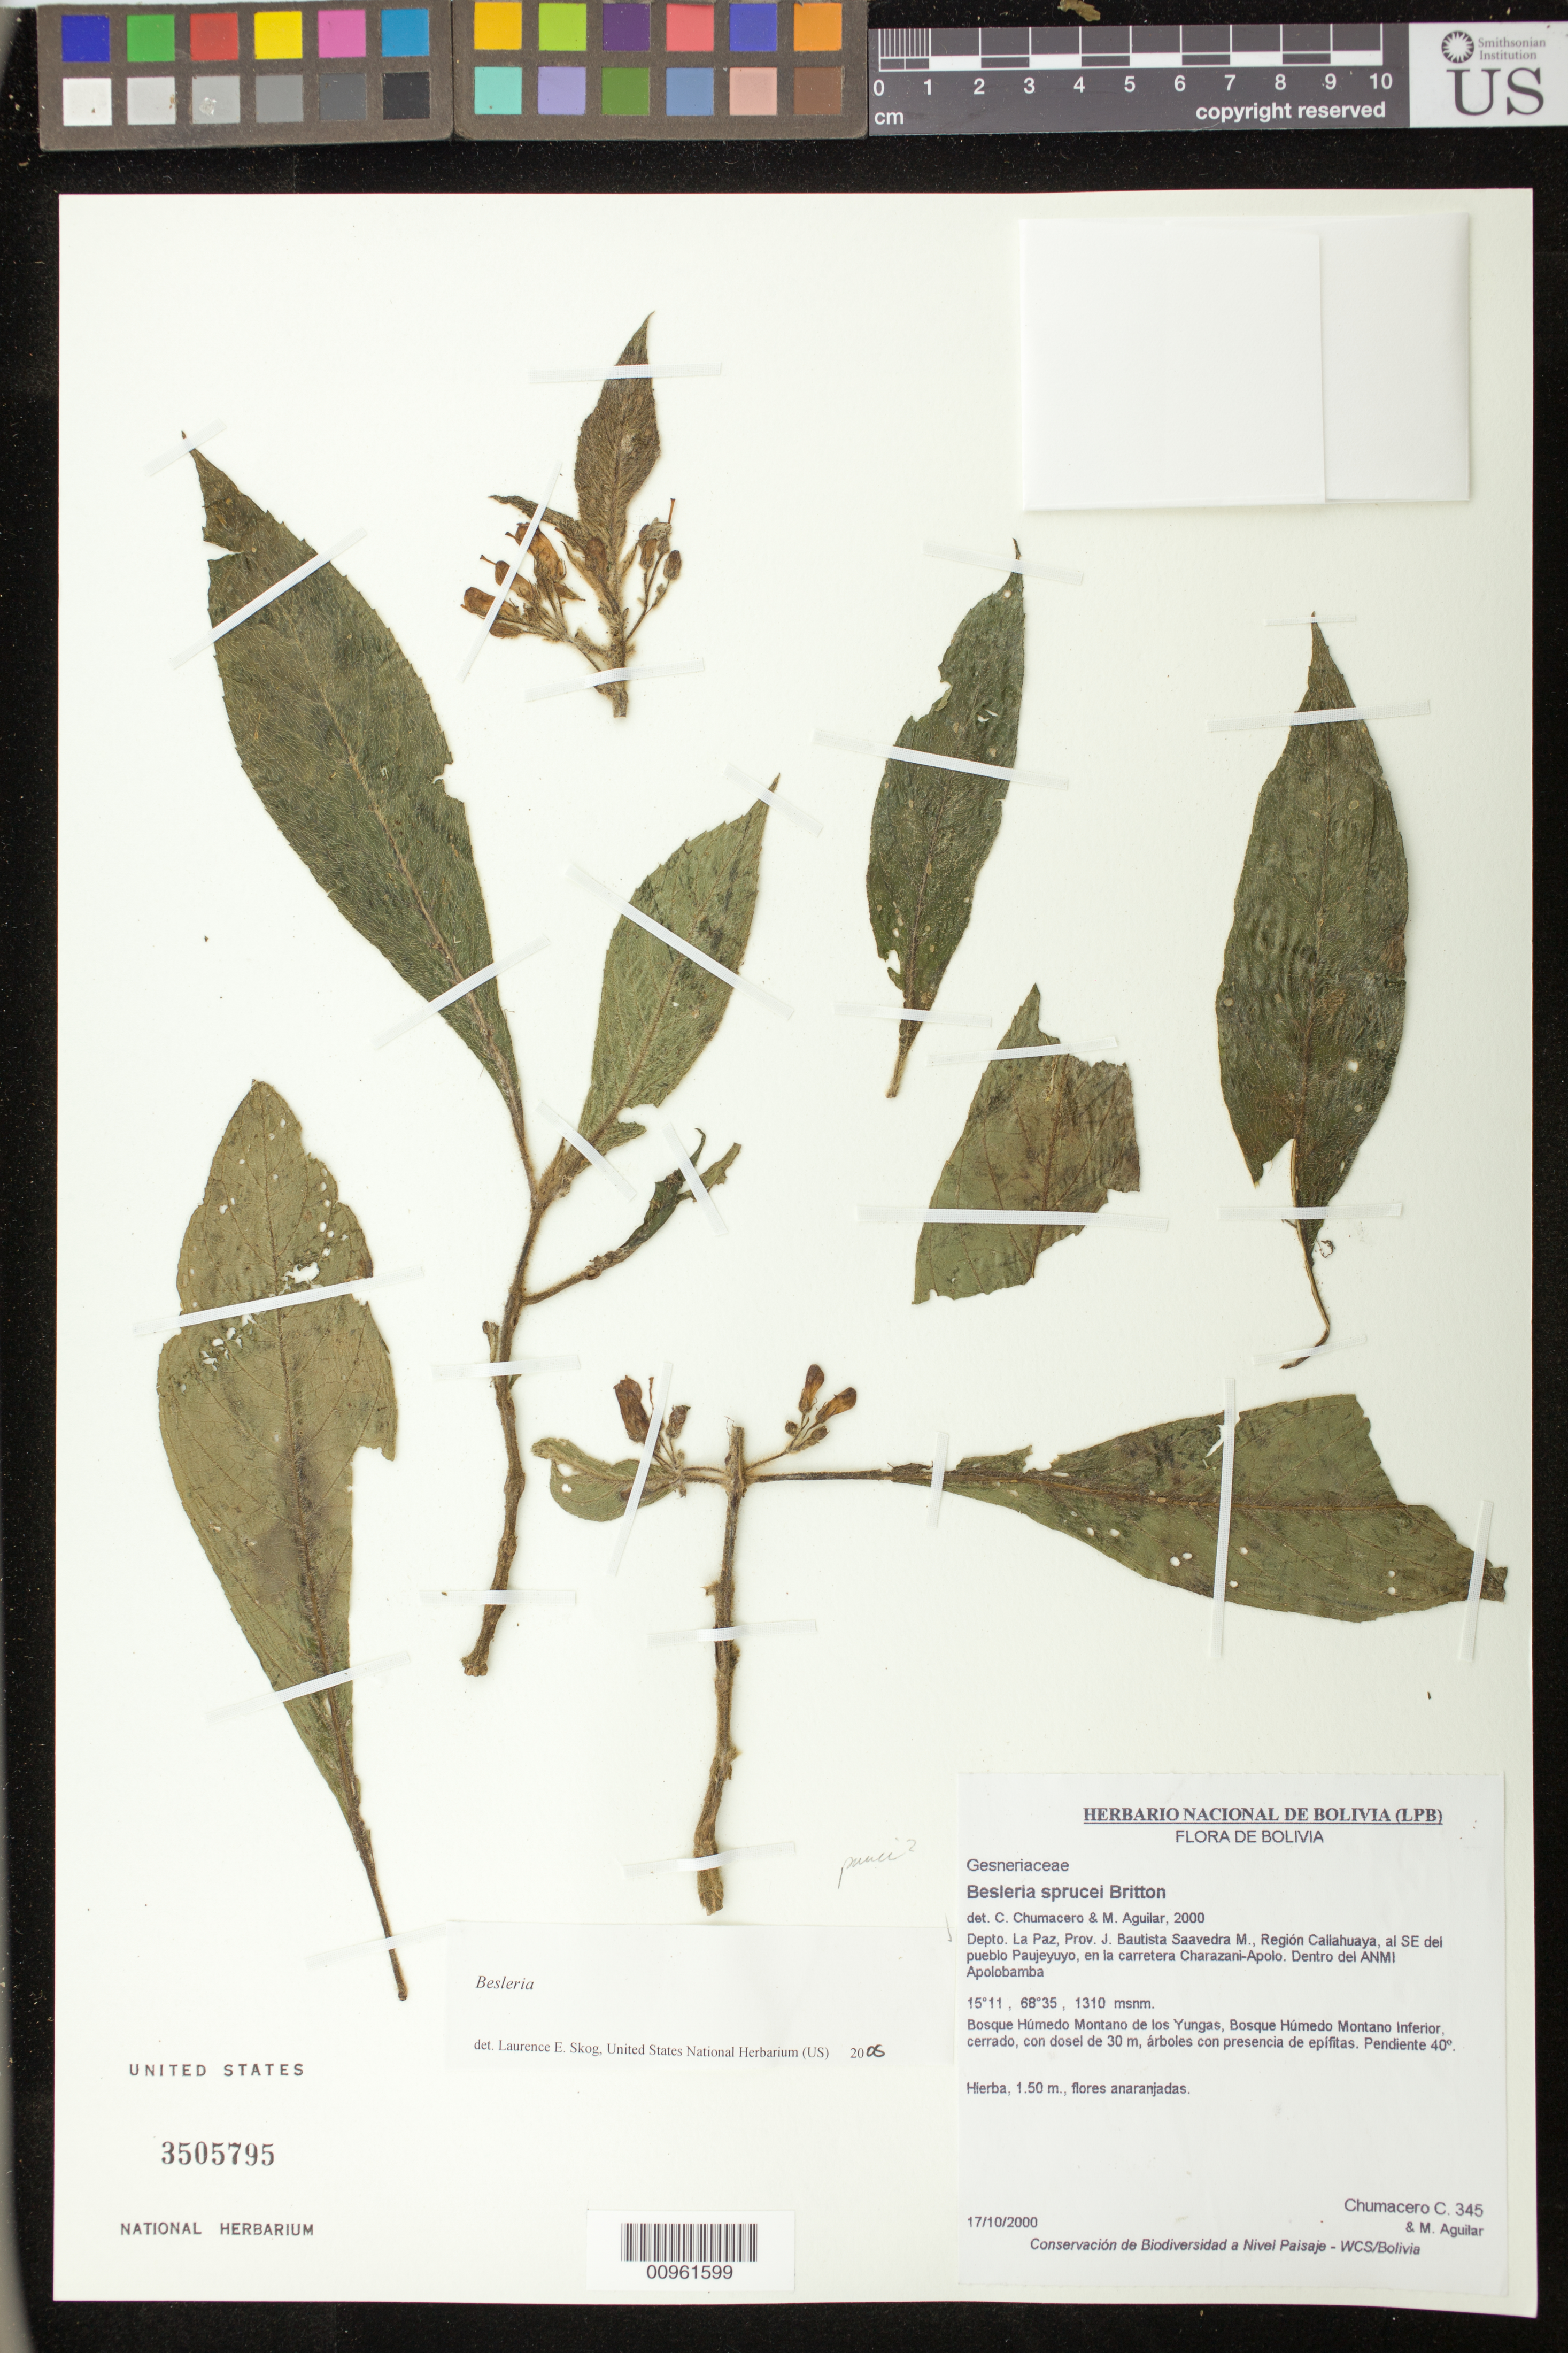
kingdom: Plantae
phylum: Tracheophyta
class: Magnoliopsida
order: Lamiales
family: Gesneriaceae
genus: Besleria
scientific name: Besleria sp.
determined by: Skog, Laurence E.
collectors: C. Chumacero & M. Aguilar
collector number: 345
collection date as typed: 17 Oct 2000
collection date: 2000-10-17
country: Bolivia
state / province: La Paz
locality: Depto. La paz, Prov. J. Bautista Saavedra M., región Callahuaya, al SE del pueblo Paujeyuyo, en la carretera Charazani-Apolo. Dentro del ANMI Apolobamba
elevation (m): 1310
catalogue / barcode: US 3505795